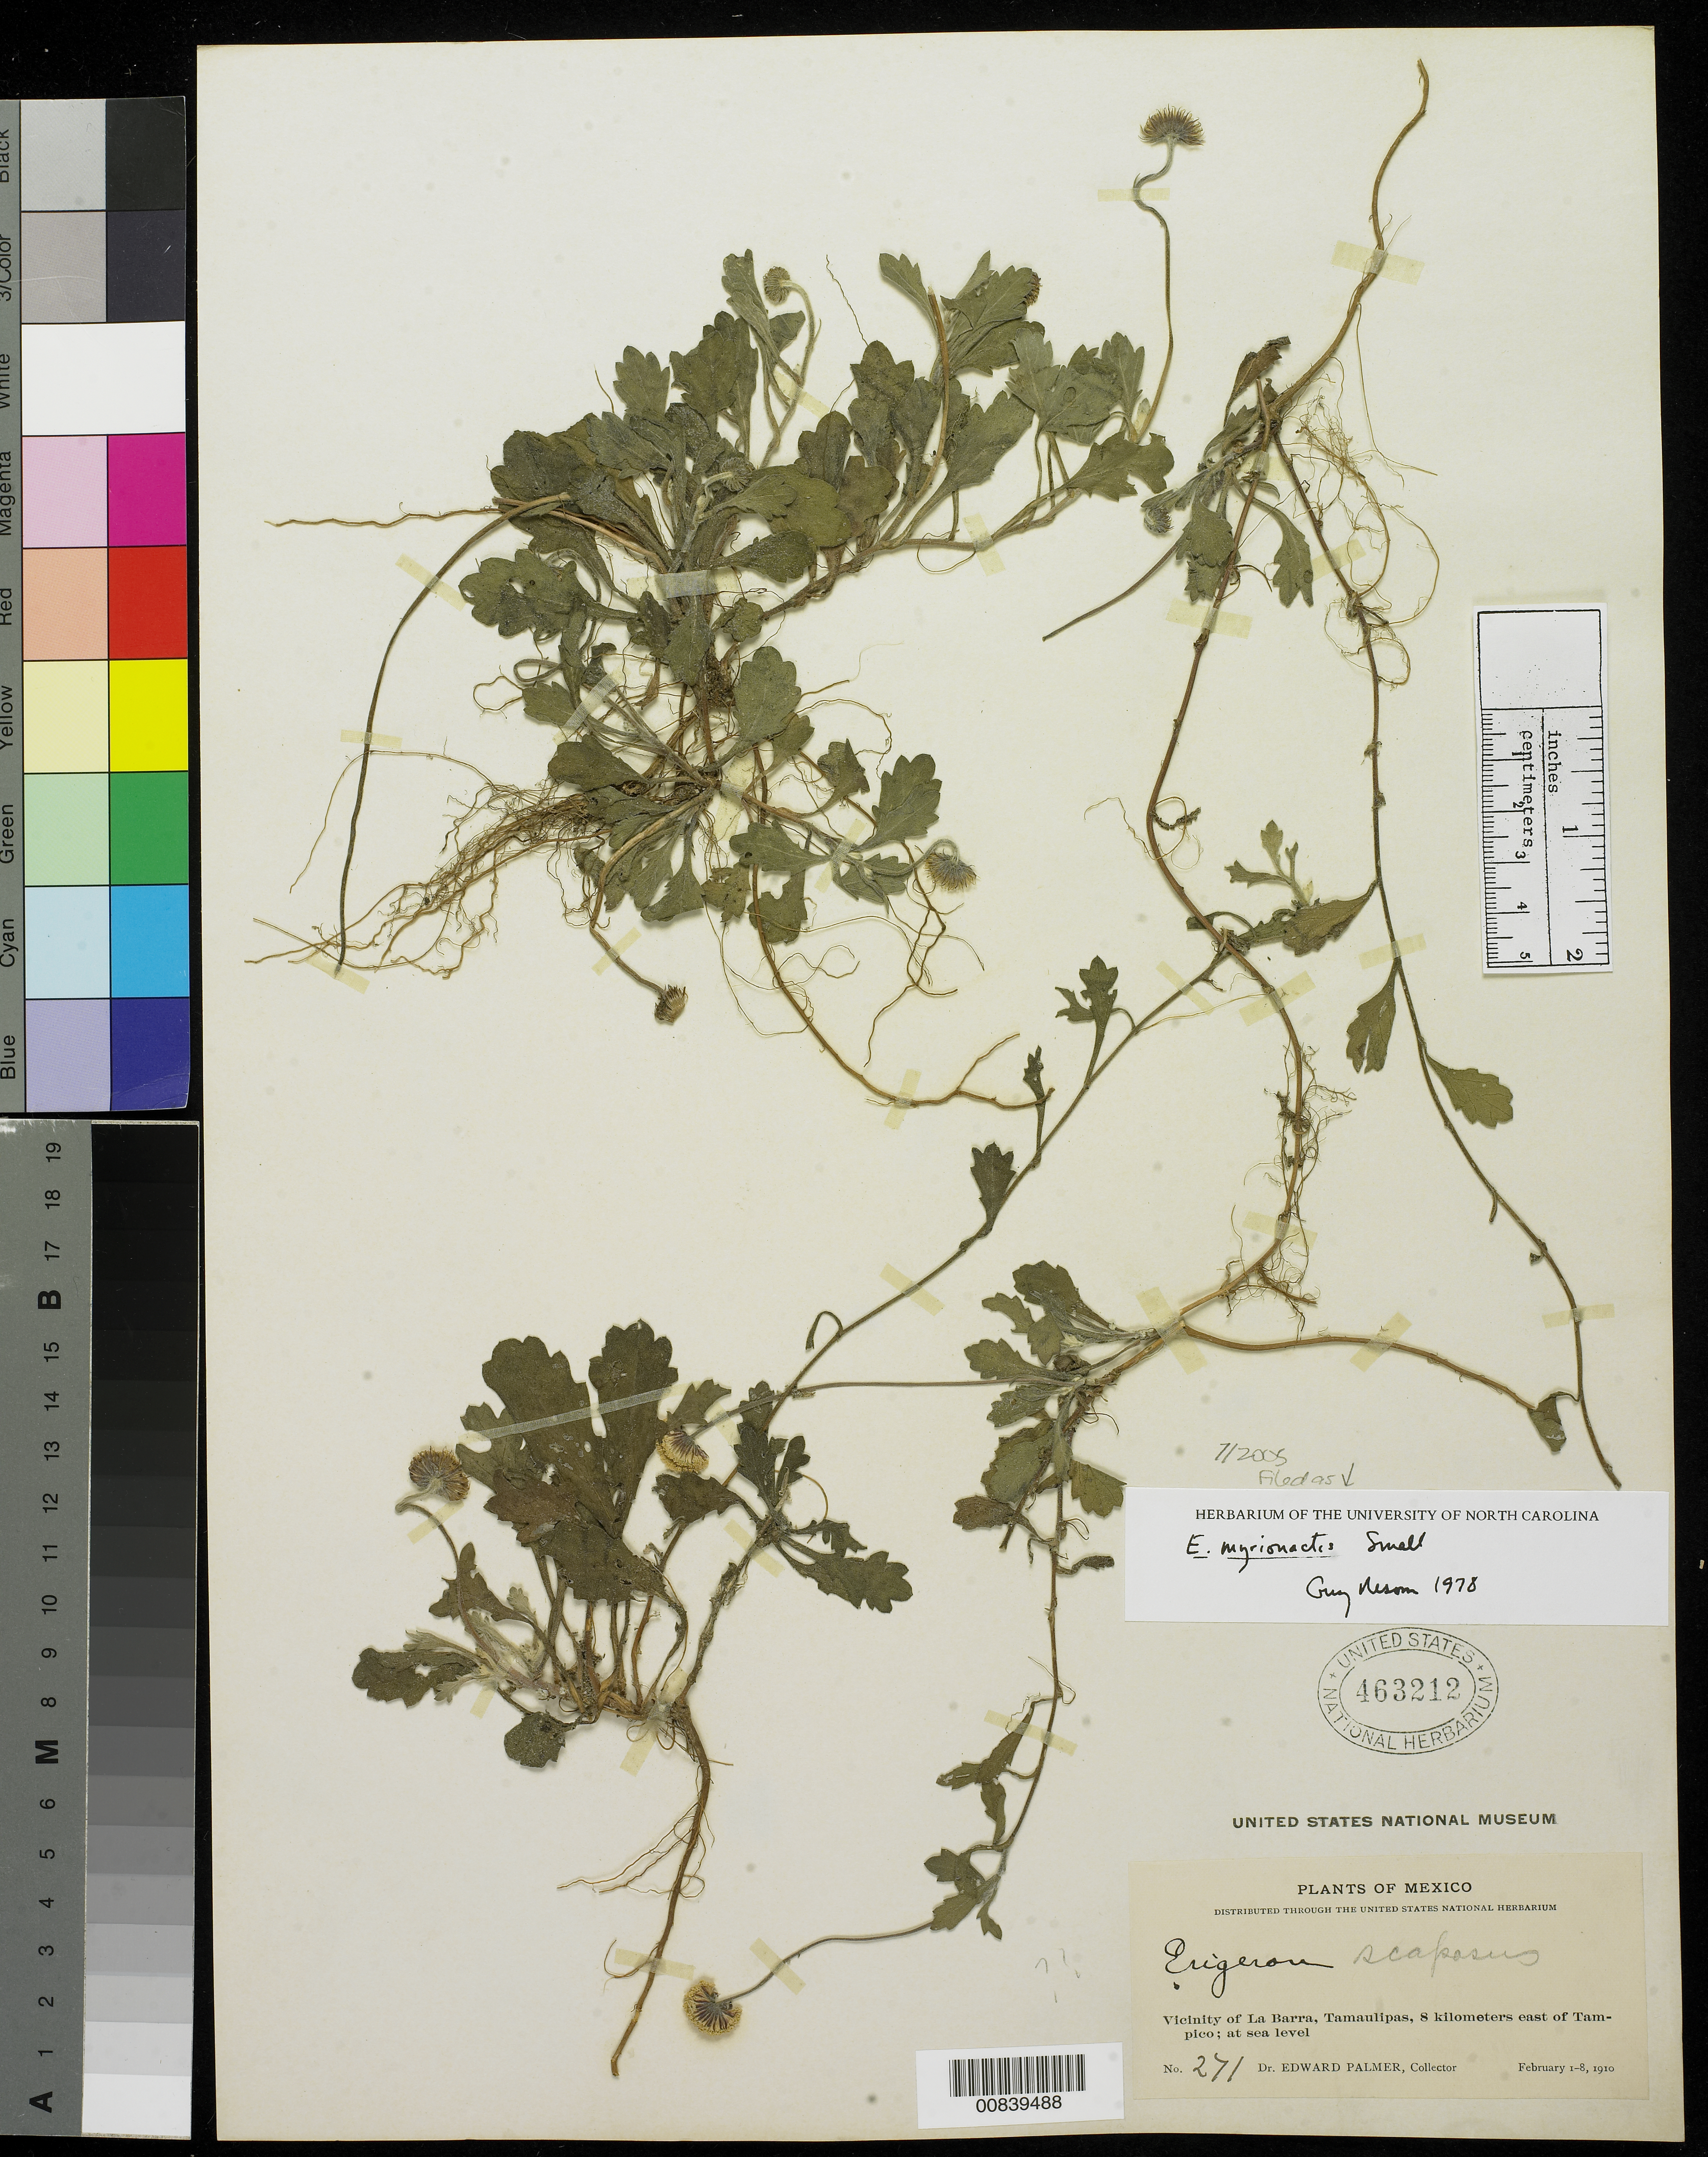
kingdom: Plantae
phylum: Tracheophyta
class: Magnoliopsida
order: Asterales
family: Asteraceae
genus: Erigeron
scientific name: Erigeron myrionactis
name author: Small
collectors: E. Palmer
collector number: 271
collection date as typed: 01 Feb 1910 to 08 Feb 1910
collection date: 1910-02-01/1910-02-08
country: Mexico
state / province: Tamaulipas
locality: Vicinity of La Barra, 8 Kilometers east of Tampico.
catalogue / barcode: US 463212